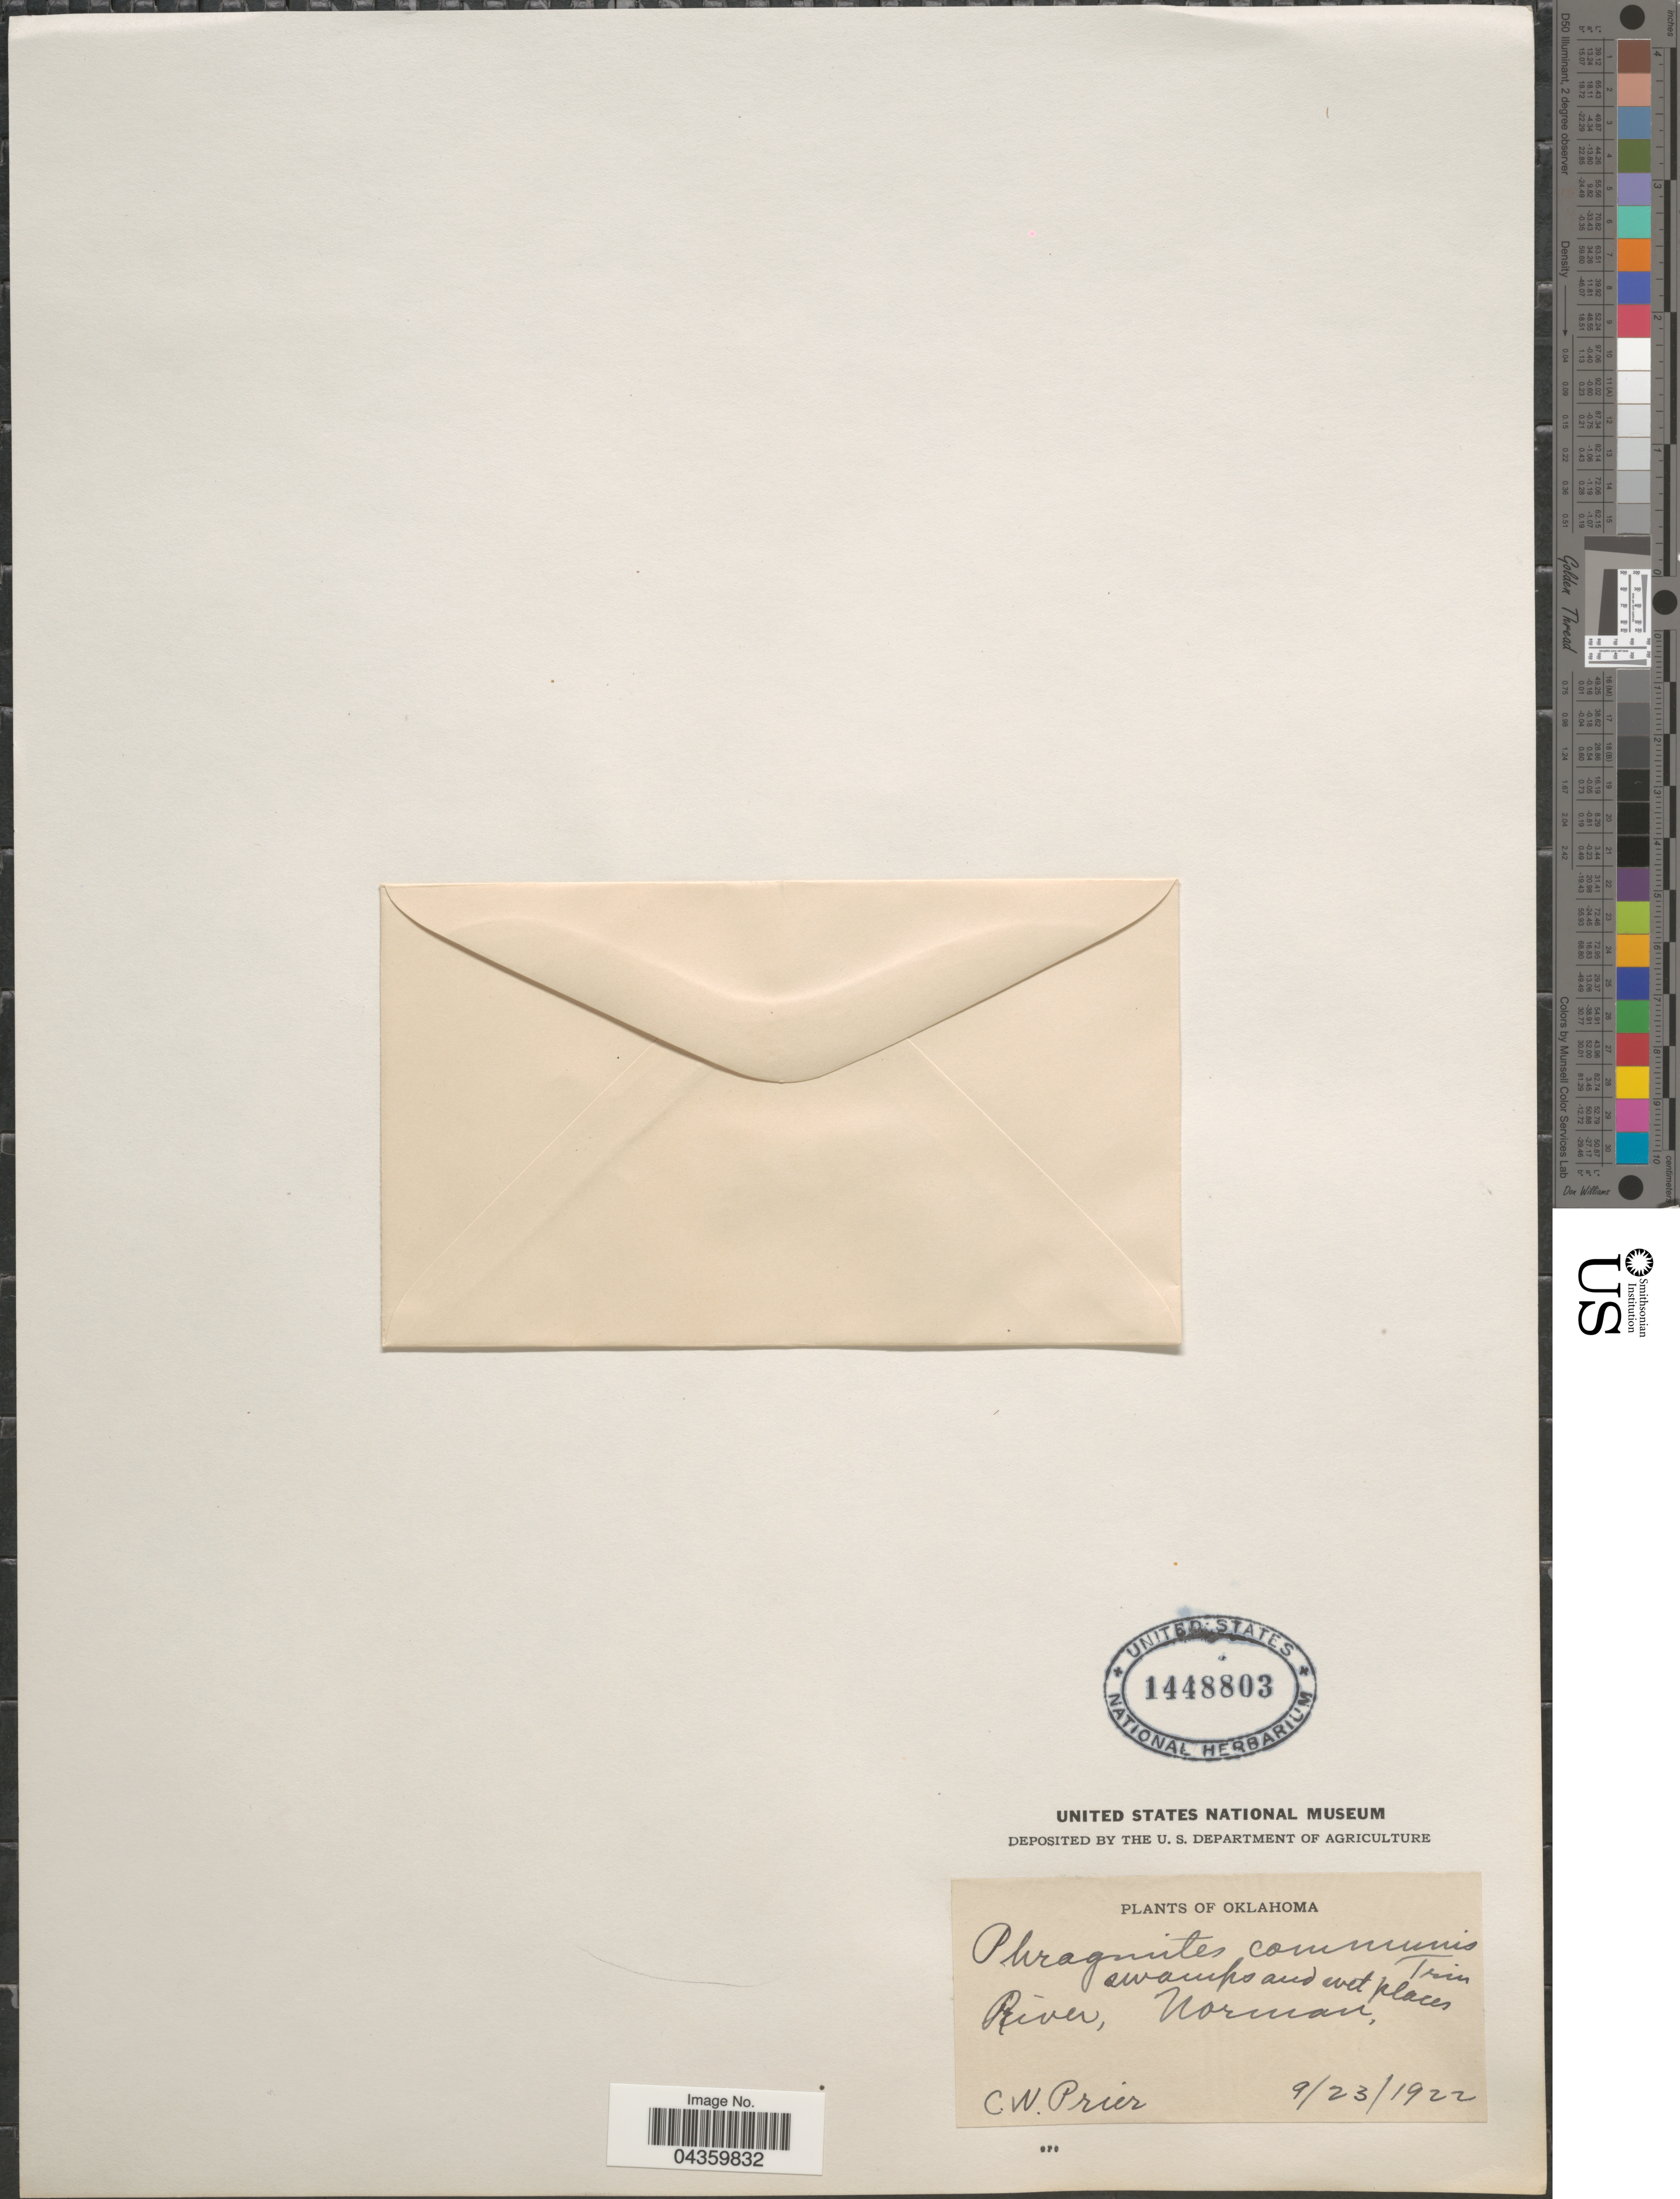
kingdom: Plantae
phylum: Tracheophyta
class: Liliopsida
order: Poales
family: Poaceae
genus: Phragmites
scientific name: Phragmites australis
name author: (Cav.) Trin. ex Steud.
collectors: C. Prier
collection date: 1922-09-23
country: United States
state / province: Oklahoma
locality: Swamps and wet places River, Norman.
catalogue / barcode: US 1448803